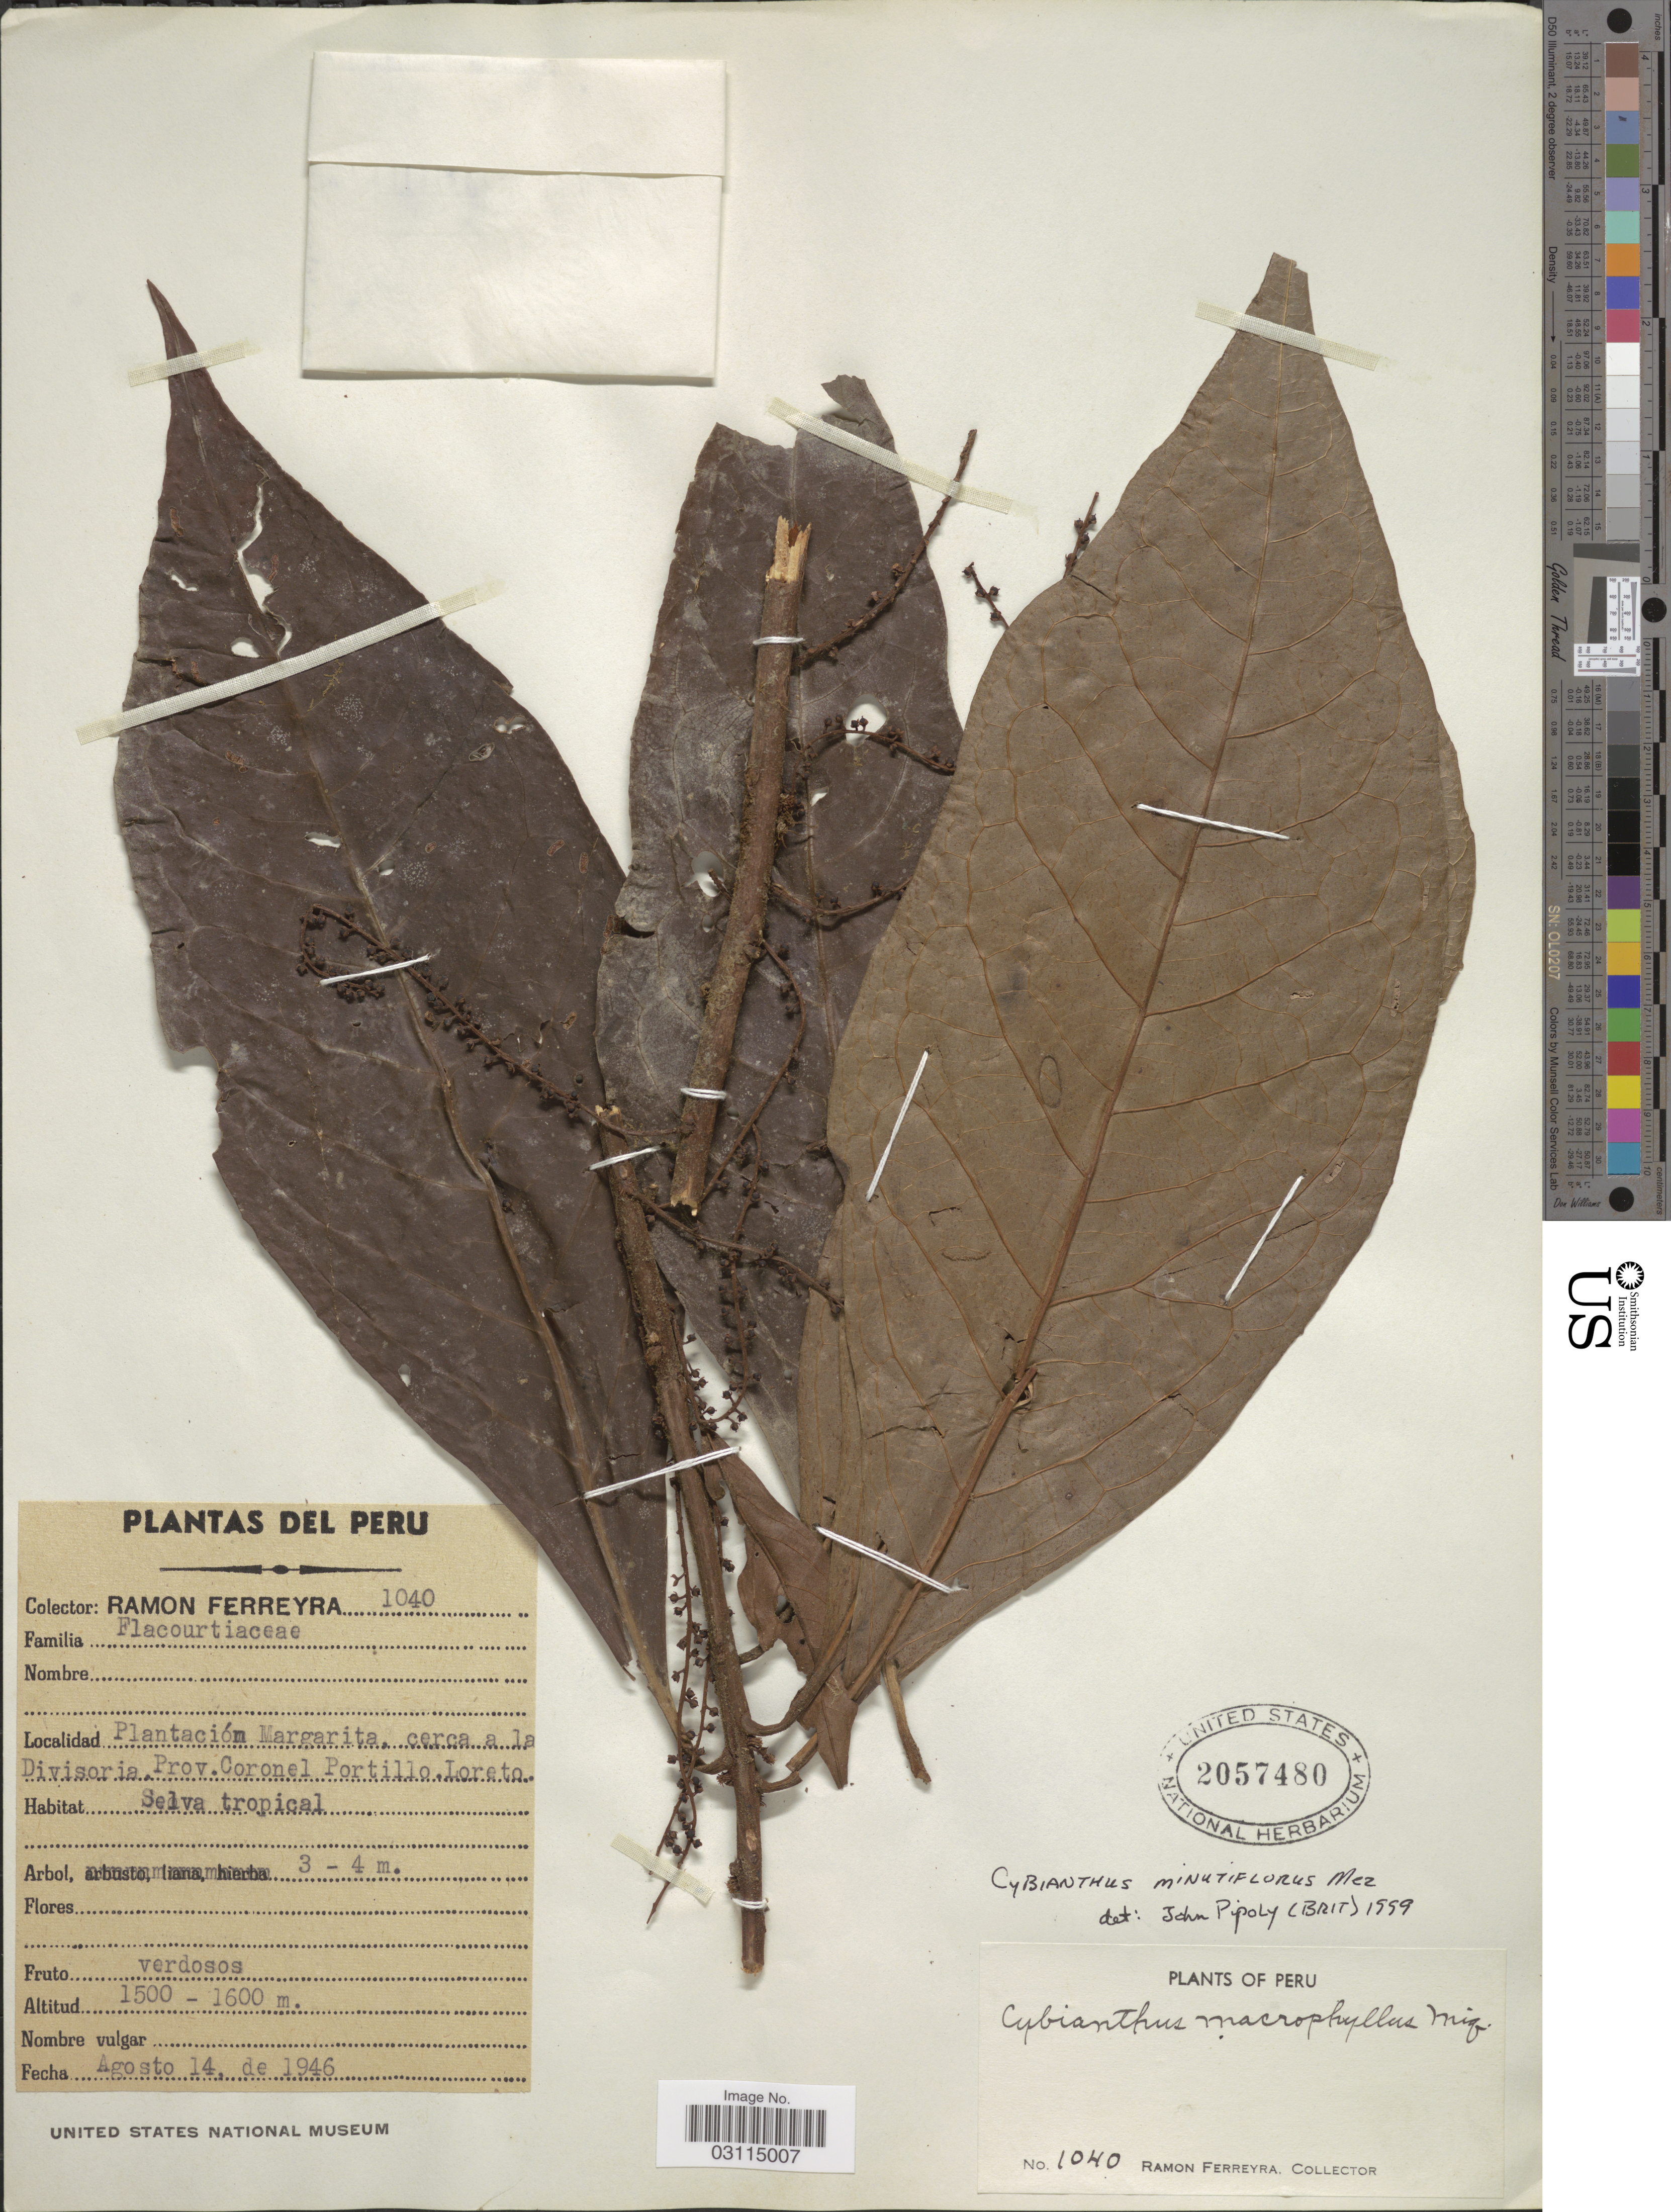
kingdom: Plantae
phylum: Tracheophyta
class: Magnoliopsida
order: Ericales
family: Primulaceae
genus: Cybianthus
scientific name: Cybianthus minutiflorus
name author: Mez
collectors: R. A. Ferreyra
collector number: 1040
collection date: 1946-08-14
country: Peru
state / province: Loreto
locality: Plantación Margarita, cerca a la Divisoria, Prov. Coronel Portillo.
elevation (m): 1500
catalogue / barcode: US 2057480